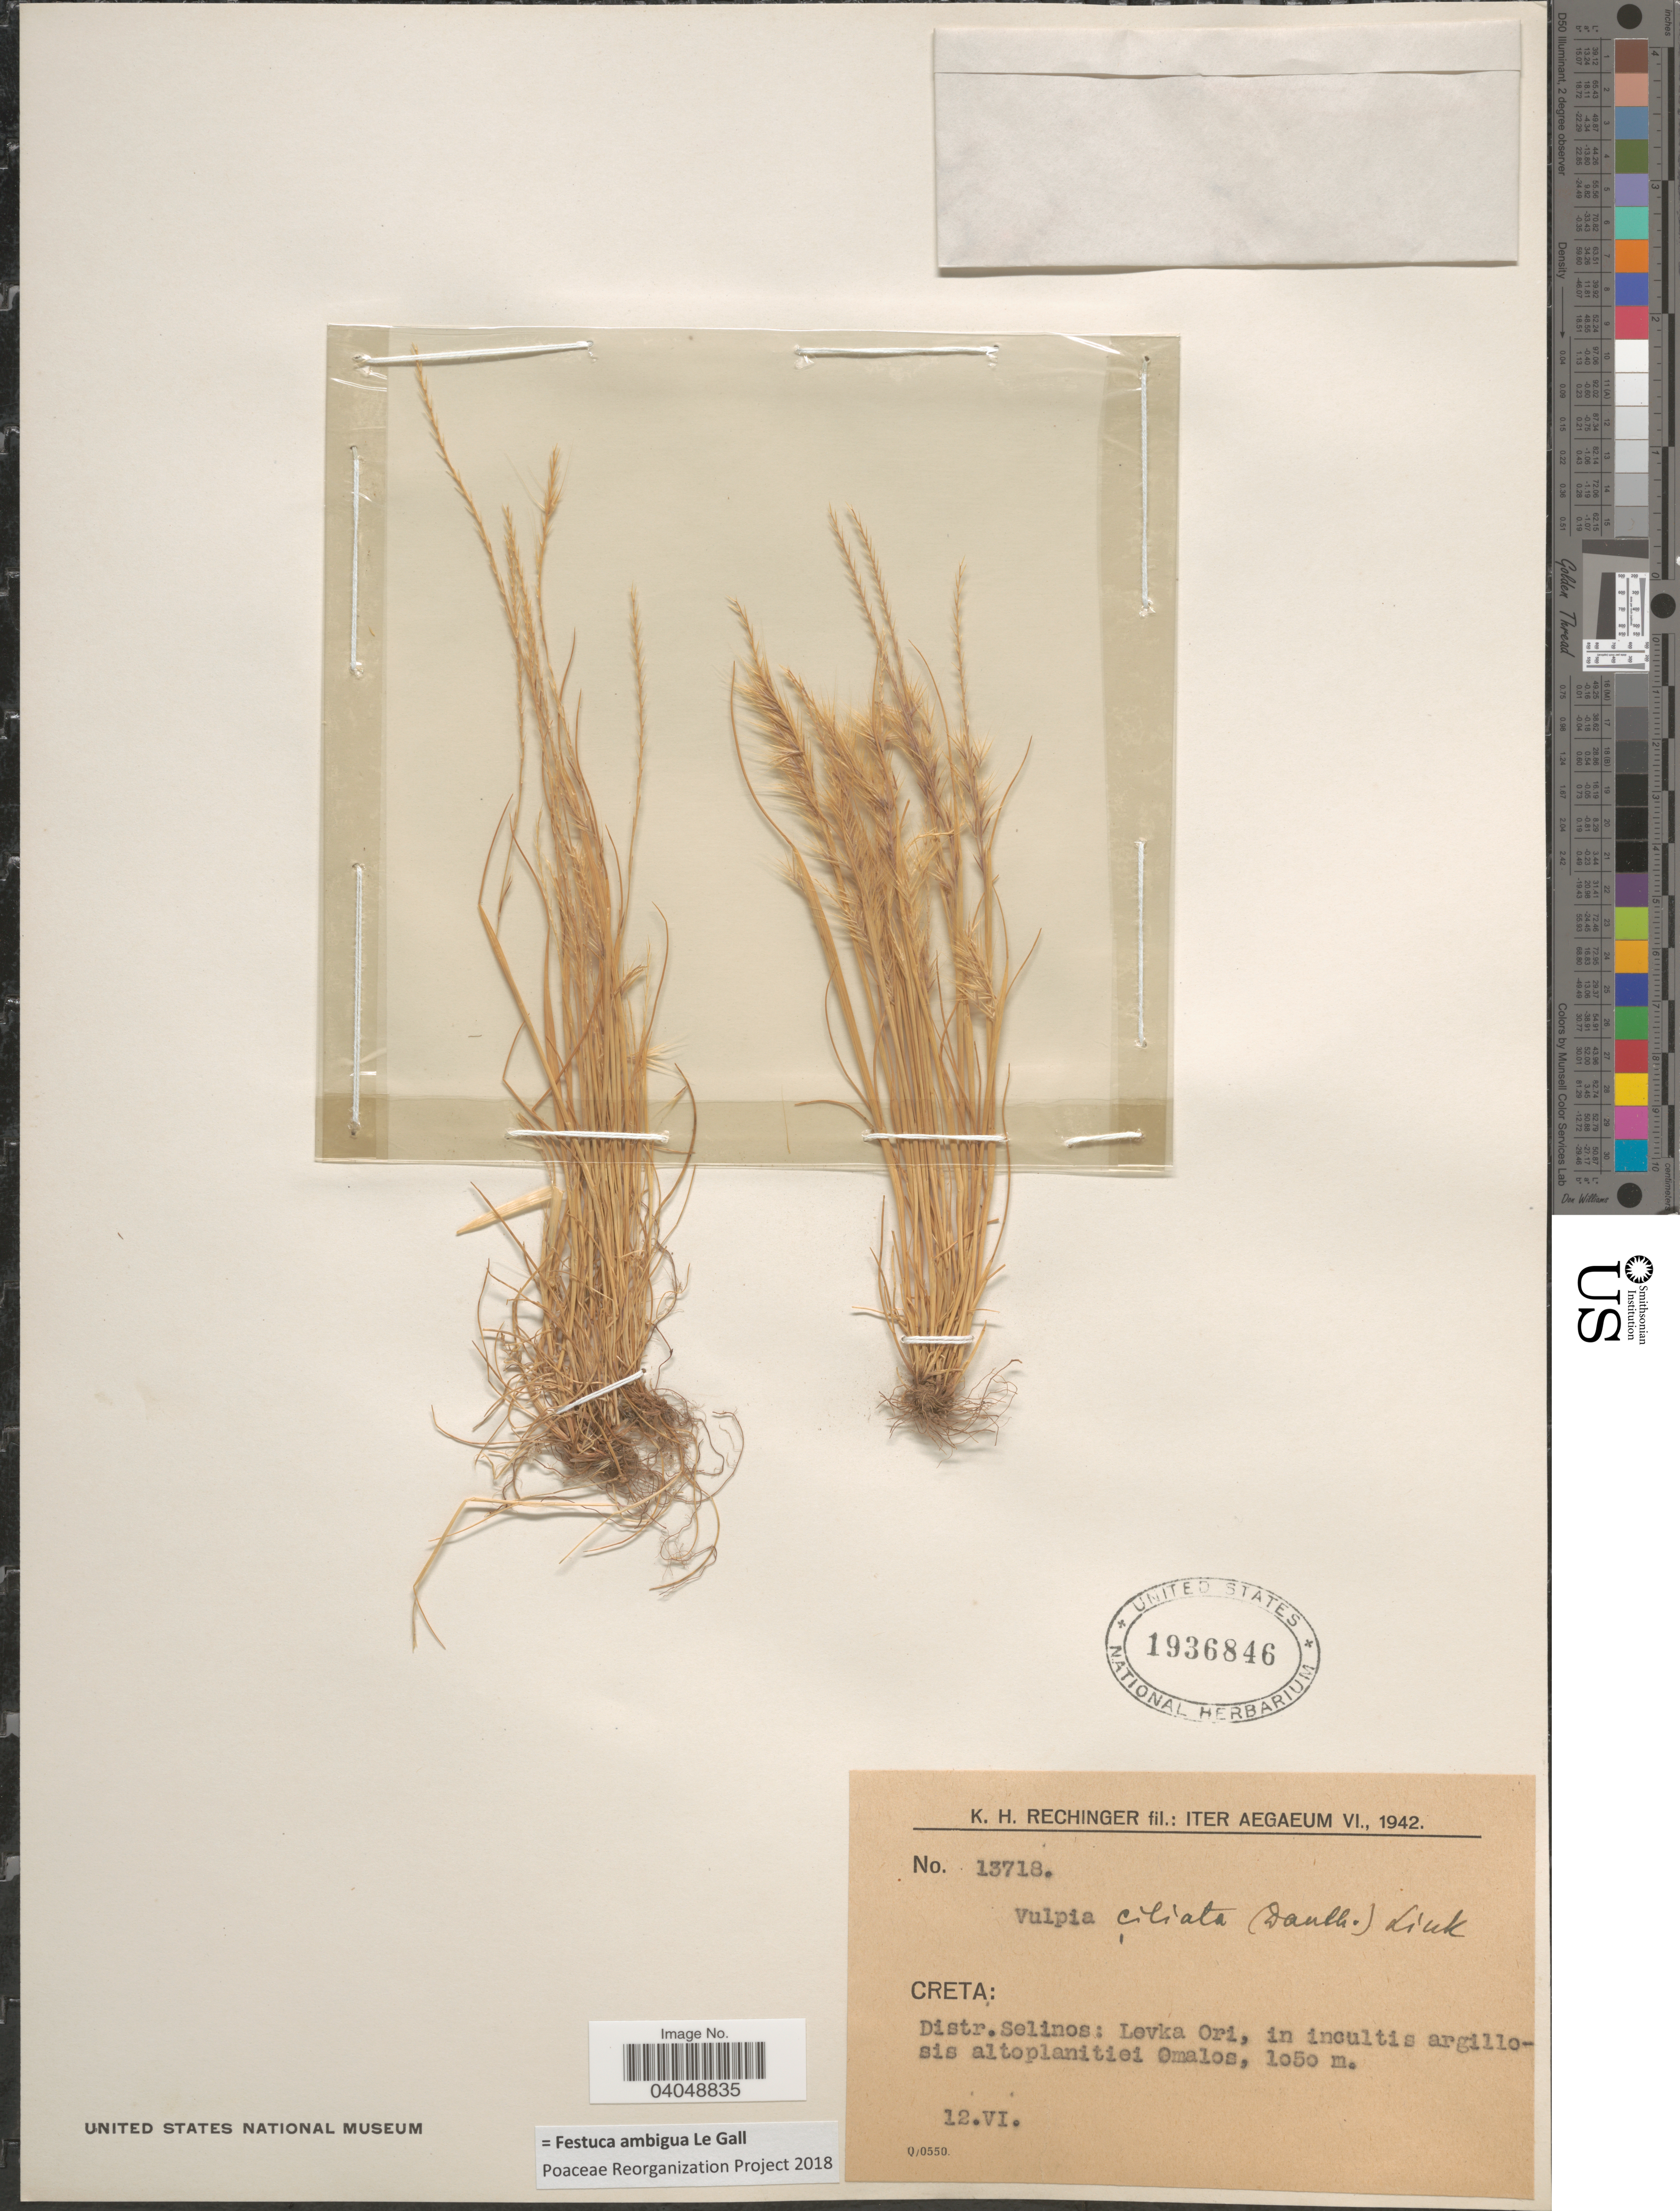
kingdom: Plantae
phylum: Tracheophyta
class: Liliopsida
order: Poales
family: Poaceae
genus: Festuca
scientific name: Festuca ambigua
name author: Le Gall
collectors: K. H. Rechinger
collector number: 13718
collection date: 1942-06-12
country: Greece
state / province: Crete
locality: Iter Aegaeum. Creta: Distr.Selinos: Levka Ori, in incultis argillosis altoplanitiei Omalos.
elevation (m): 1050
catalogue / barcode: US 1936846